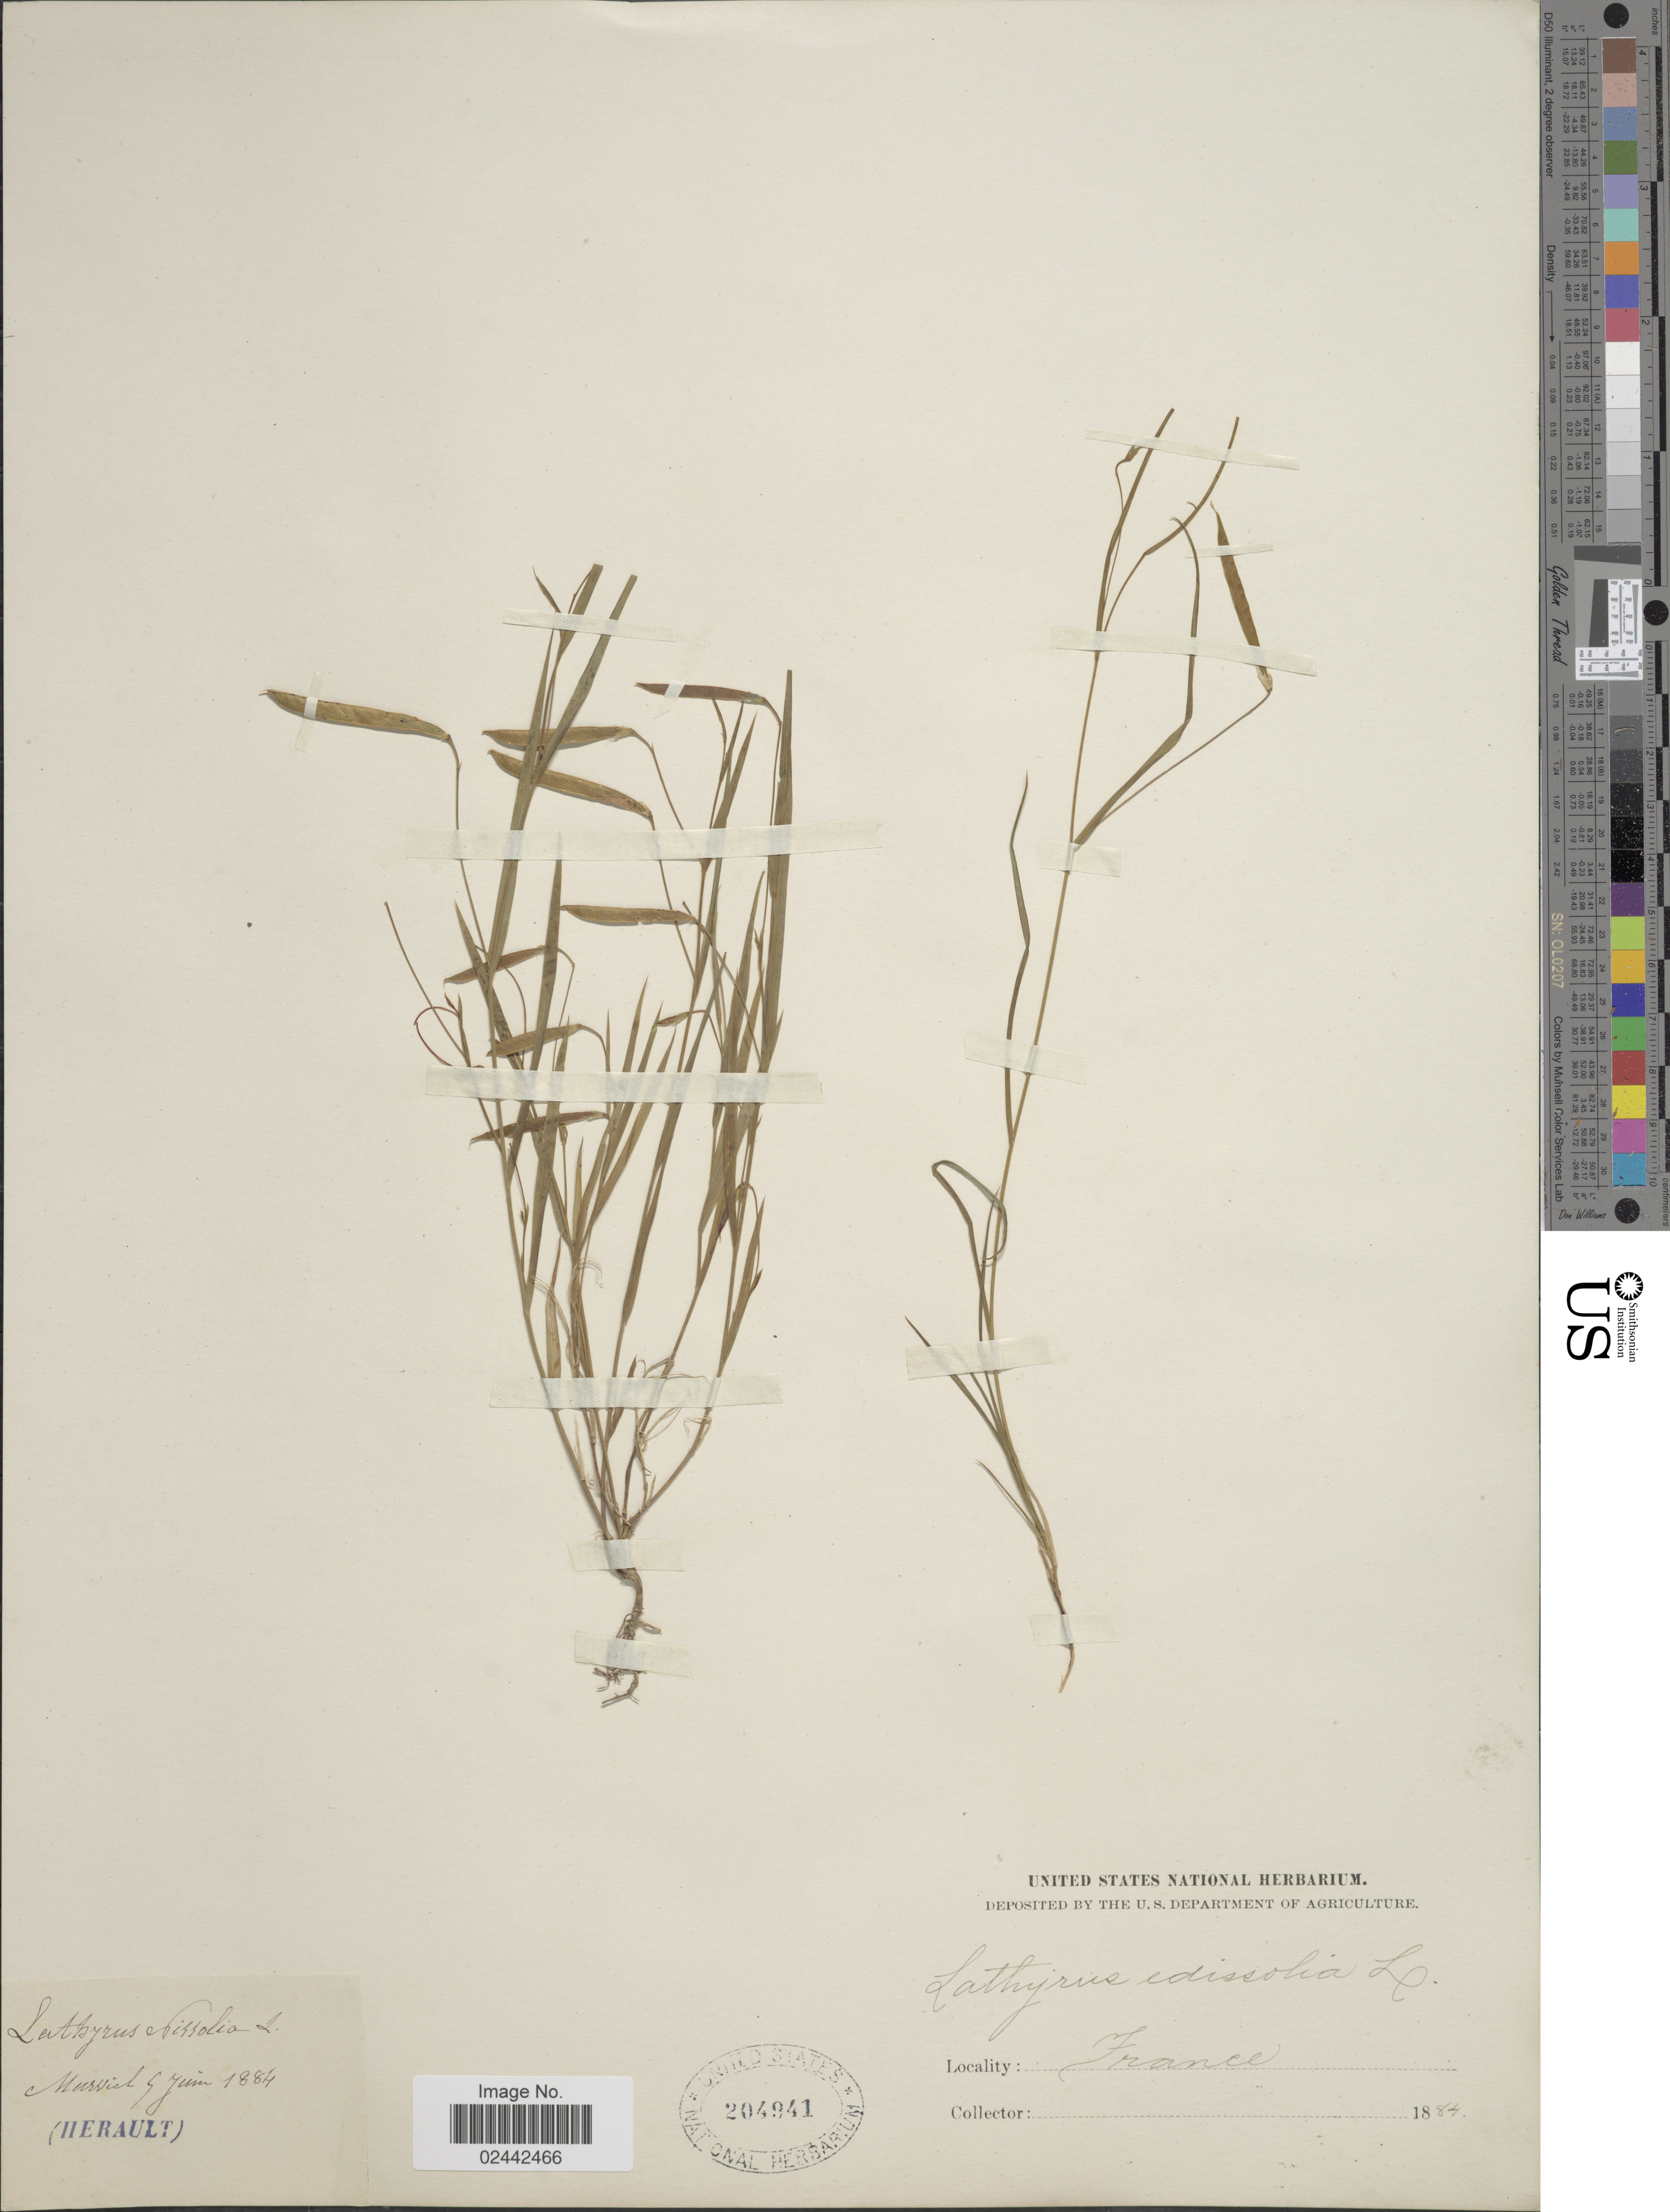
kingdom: Plantae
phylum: Tracheophyta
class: Magnoliopsida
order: Fabales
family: Fabaceae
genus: Lathyrus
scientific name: Lathyrus nissolia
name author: L.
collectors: ex herb. United States National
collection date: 1884-06-09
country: France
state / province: Occitanie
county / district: Hérault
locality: France. Marviel [interpreted] (Herault)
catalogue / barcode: US 204941